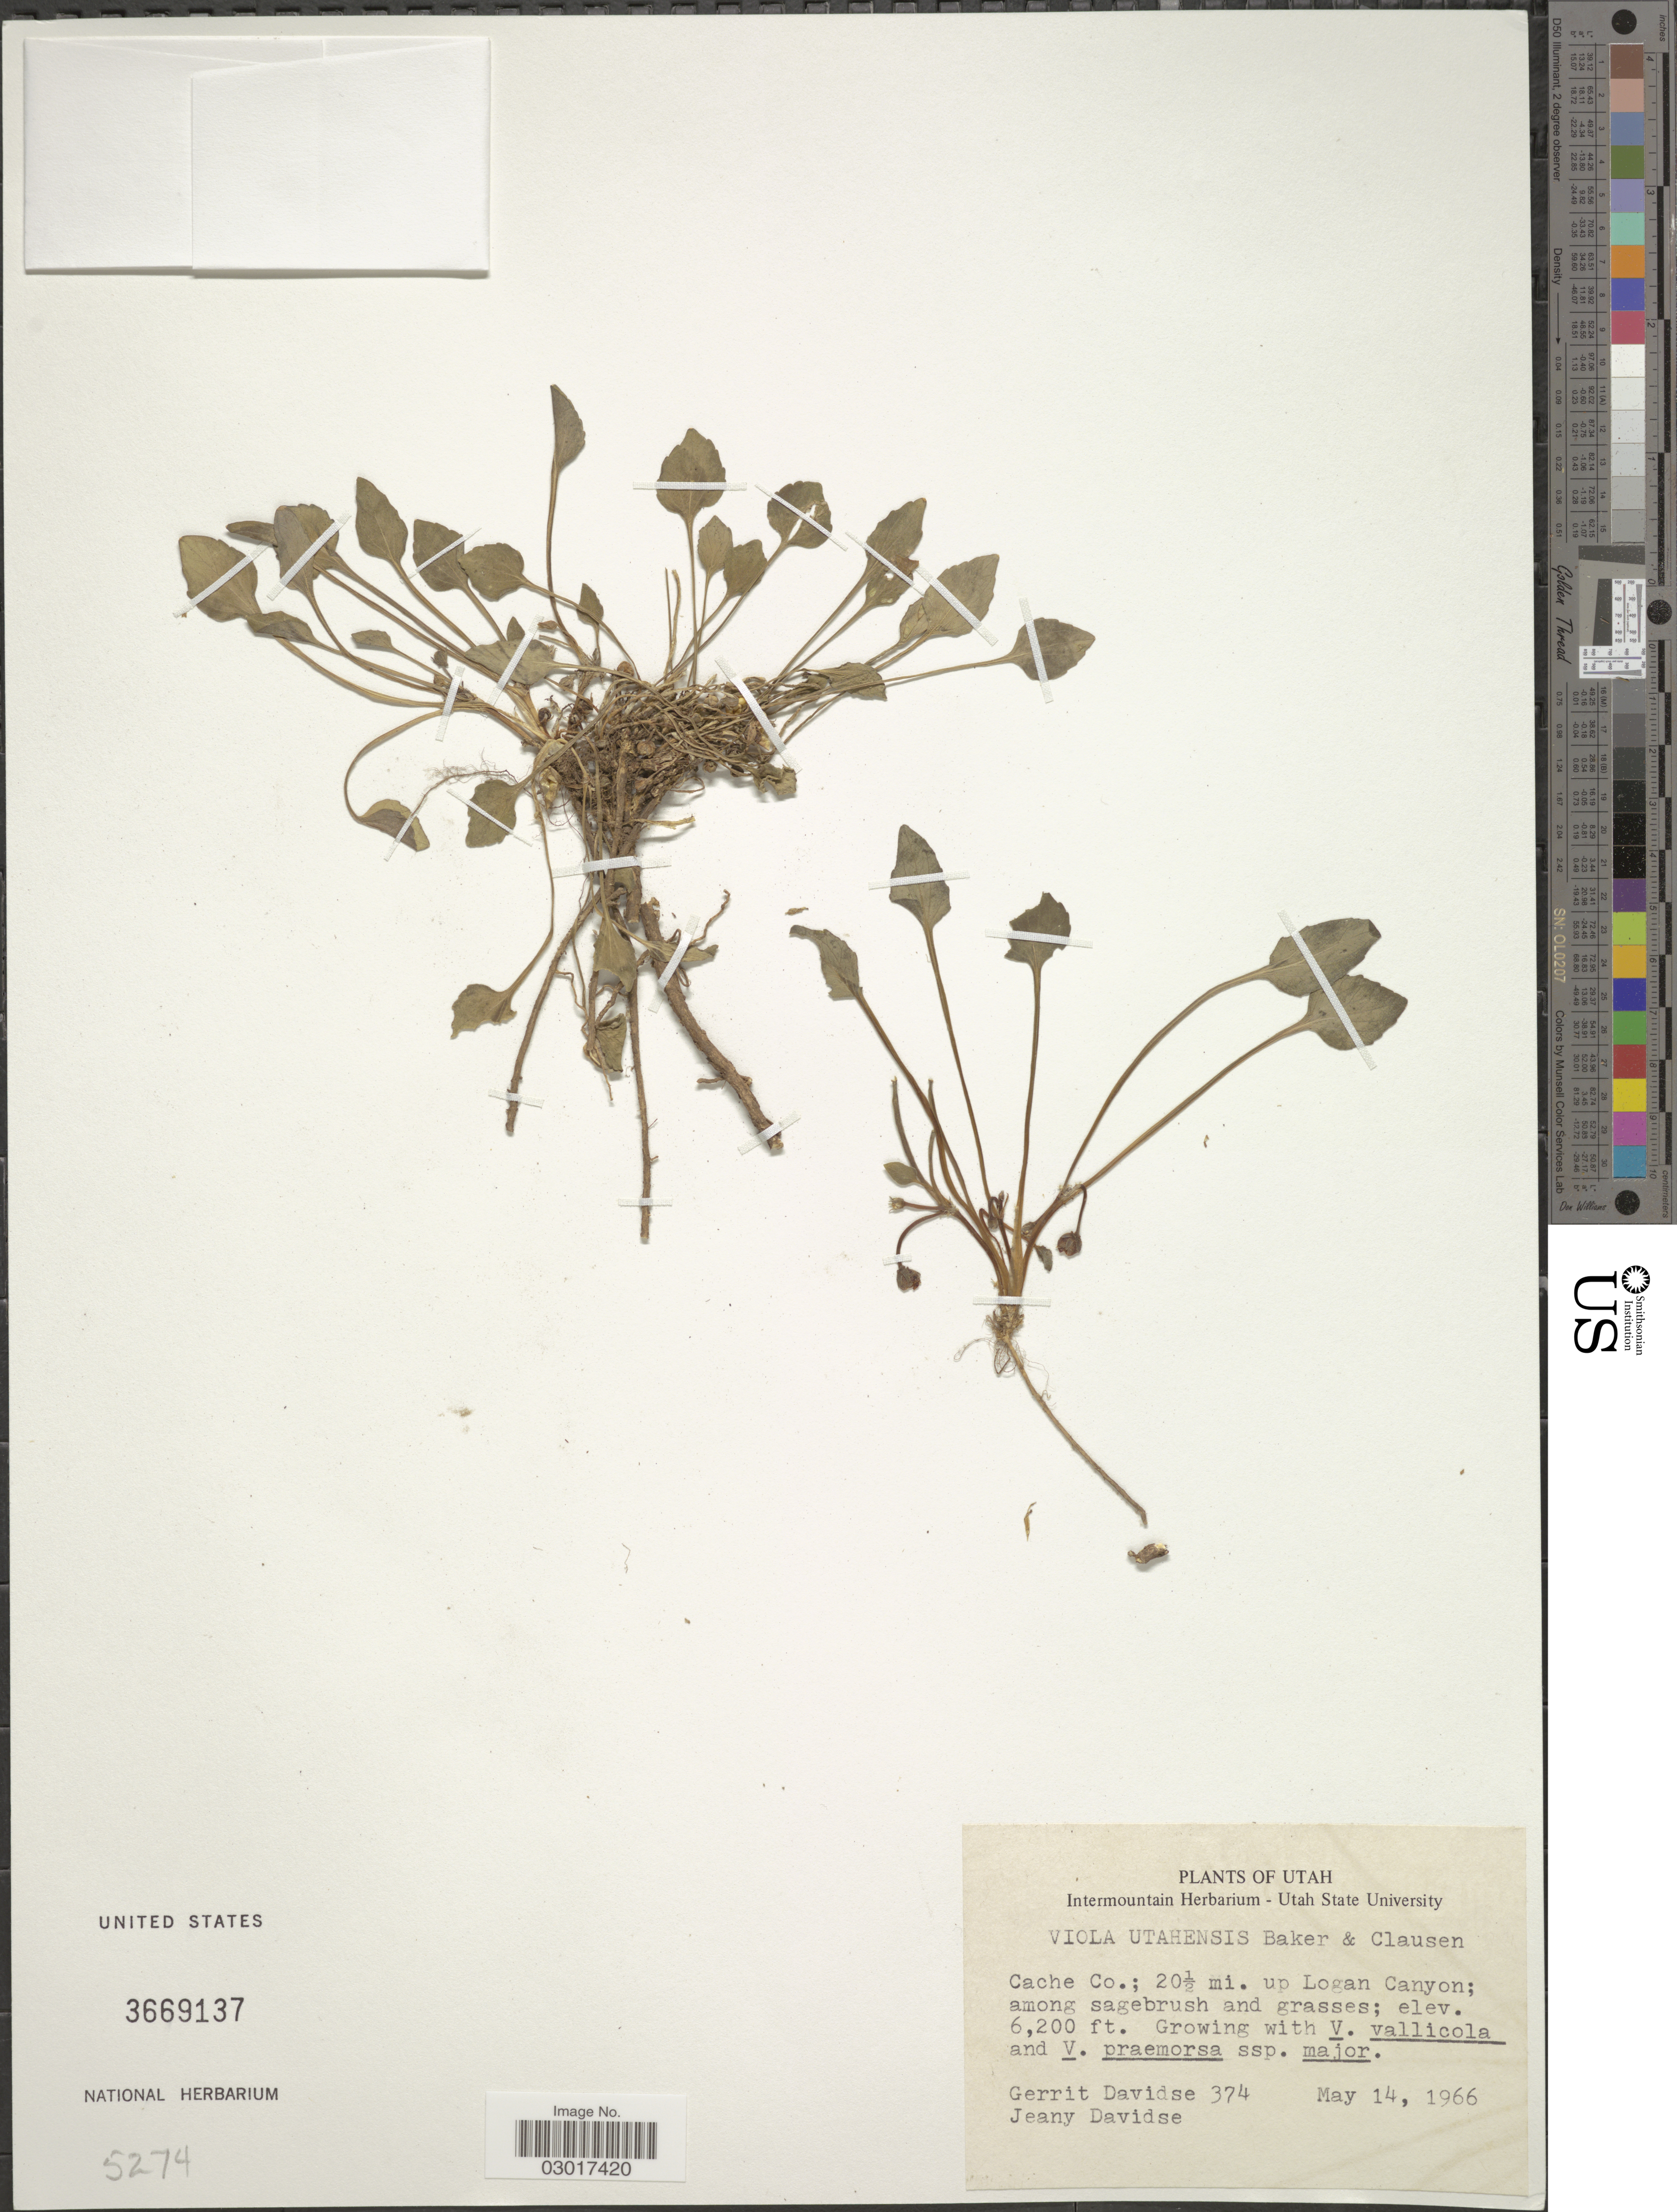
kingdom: Plantae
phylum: Tracheophyta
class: Magnoliopsida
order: Malpighiales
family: Violaceae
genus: Viola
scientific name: Viola utahensis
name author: M.S. Baker & J.C. Clausen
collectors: G. Davidse & J. Davidse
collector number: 374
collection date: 1966-05-14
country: United States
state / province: Utah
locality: Cache Co.; 20½ mi. up Logan Canyon.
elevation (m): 1890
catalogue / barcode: US 3669137